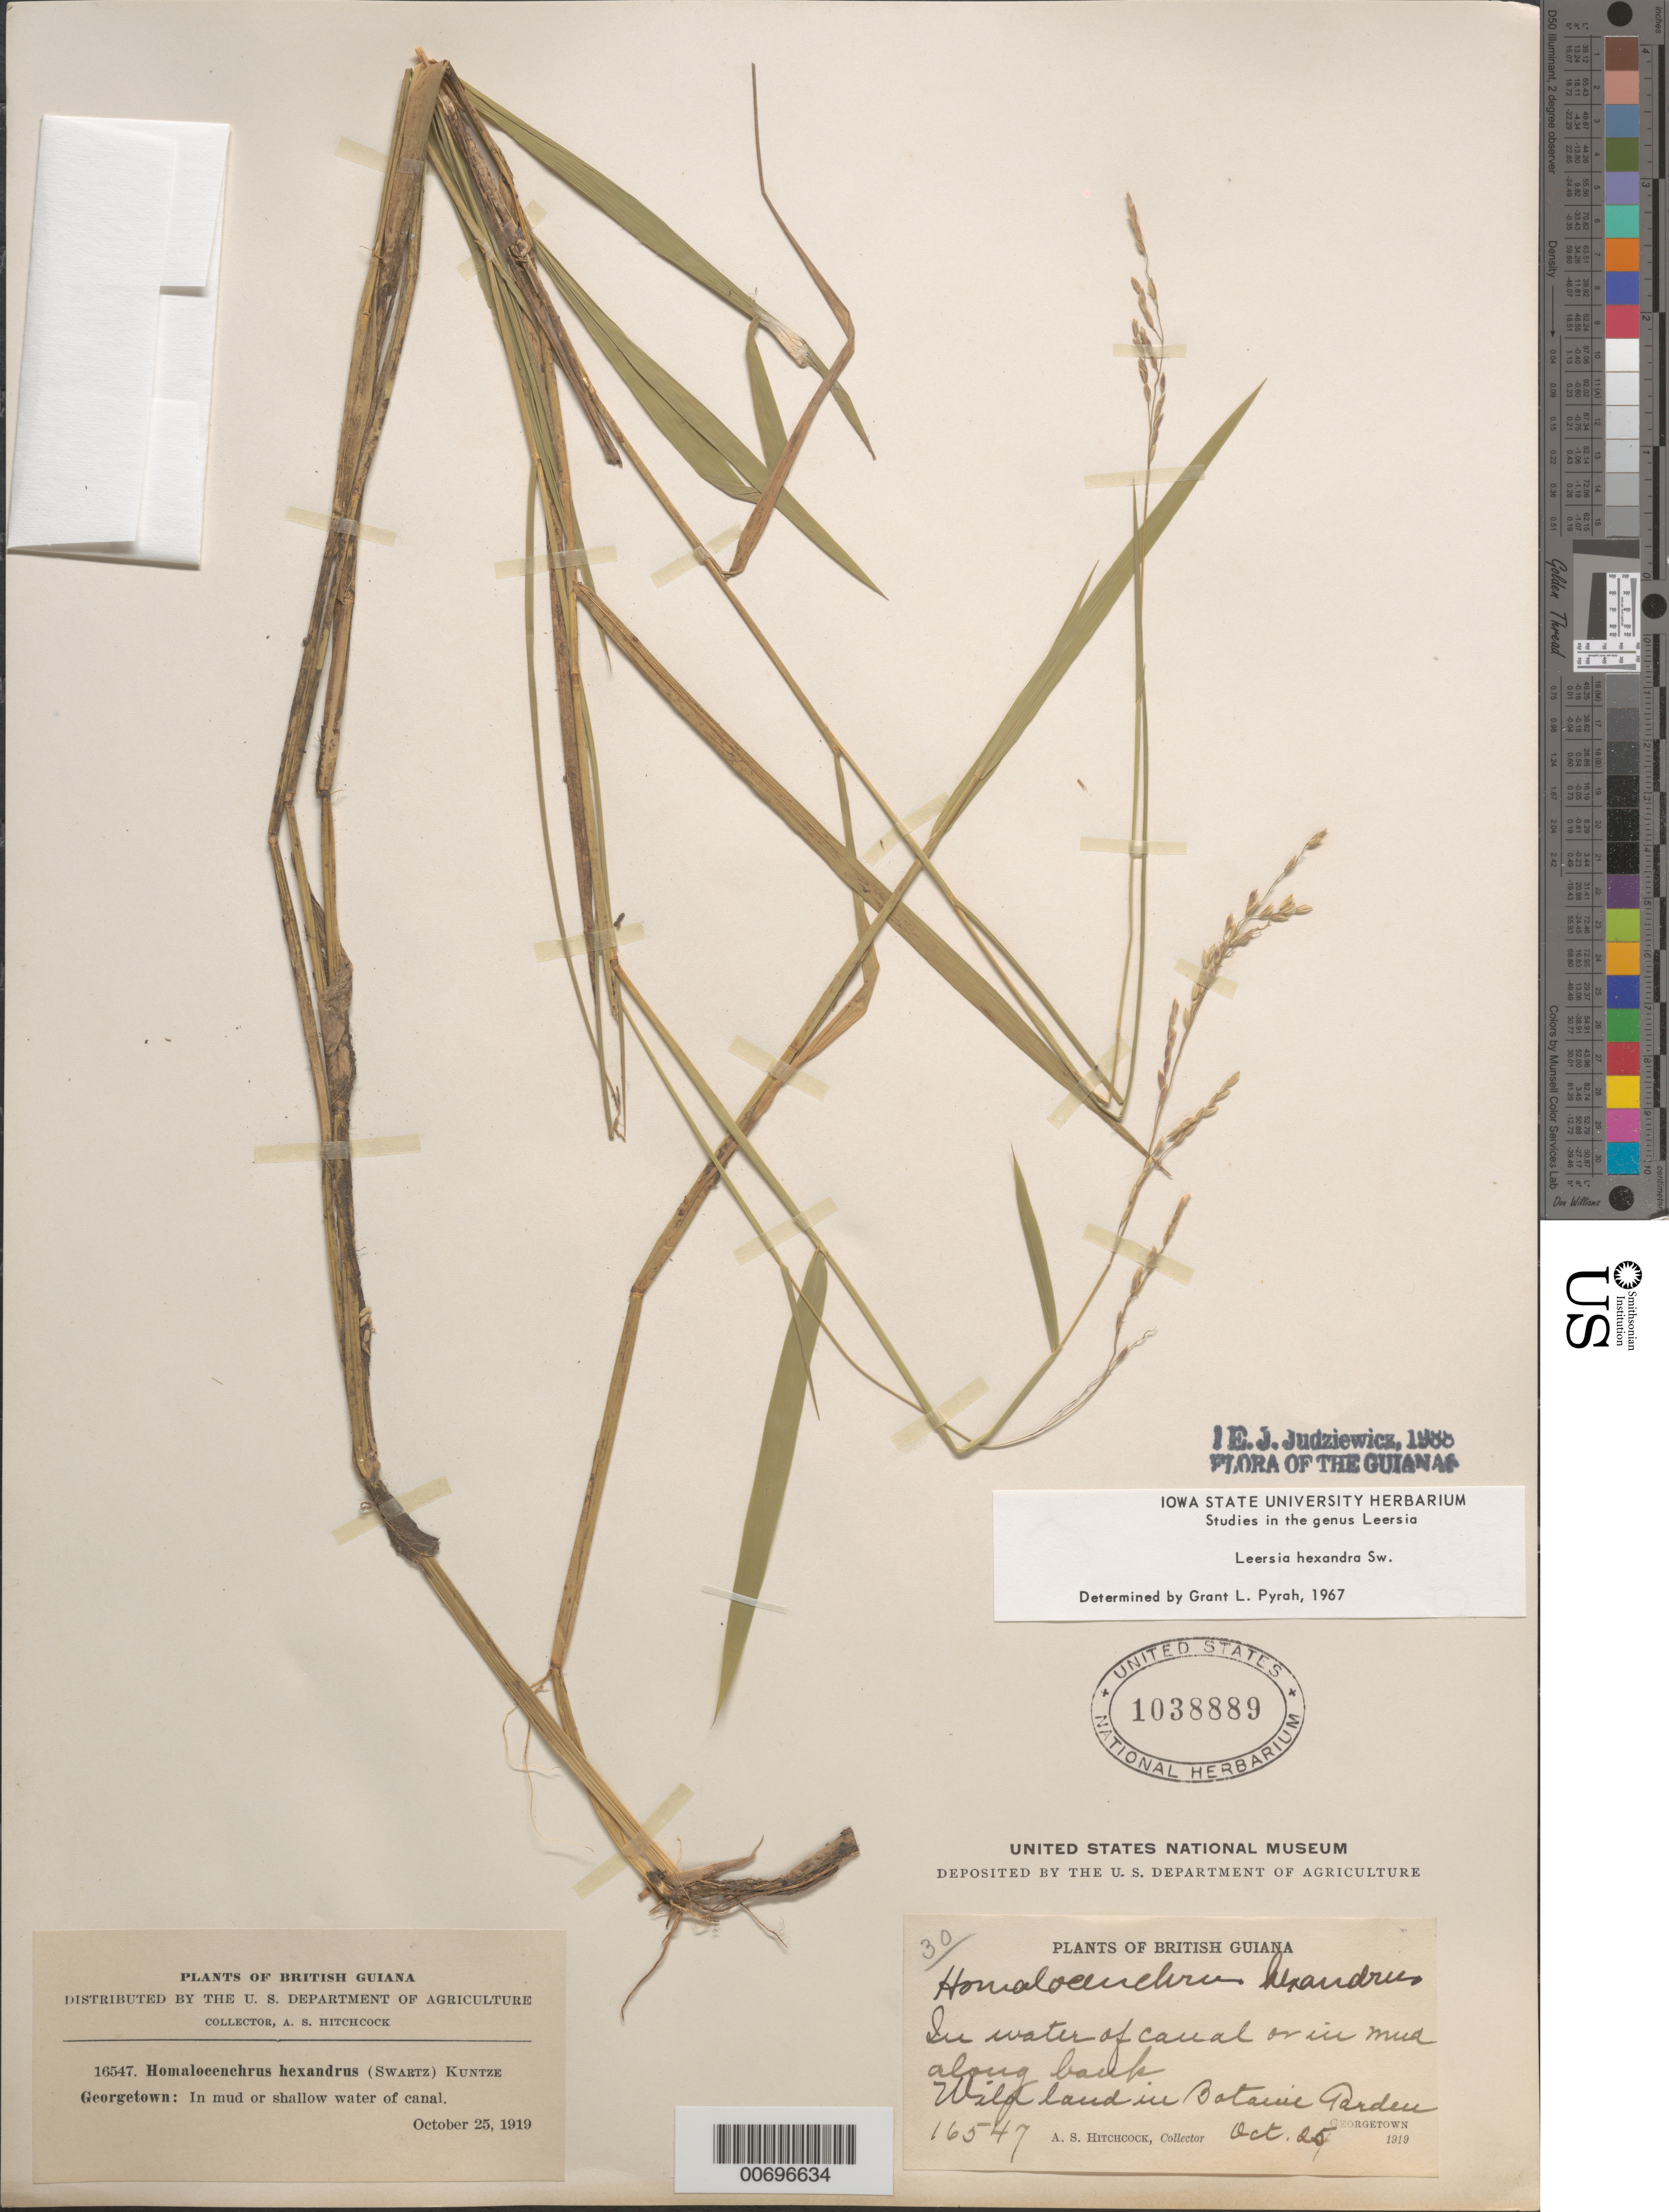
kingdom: Plantae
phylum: Tracheophyta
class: Liliopsida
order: Poales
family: Poaceae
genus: Leersia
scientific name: Leersia hexandra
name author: Sw.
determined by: Pyrah, G. L.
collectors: A. S. Hitchcock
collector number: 16547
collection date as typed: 24-Oct-19 to 26-Oct-19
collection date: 1919-10-24/1919-10-26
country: Guyana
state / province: Demerara-Mahaica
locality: Georgetown, wild land in Botanic Garden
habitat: In water of canal or in mud along bank, wild land in Botanic Garden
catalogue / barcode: US 1038889